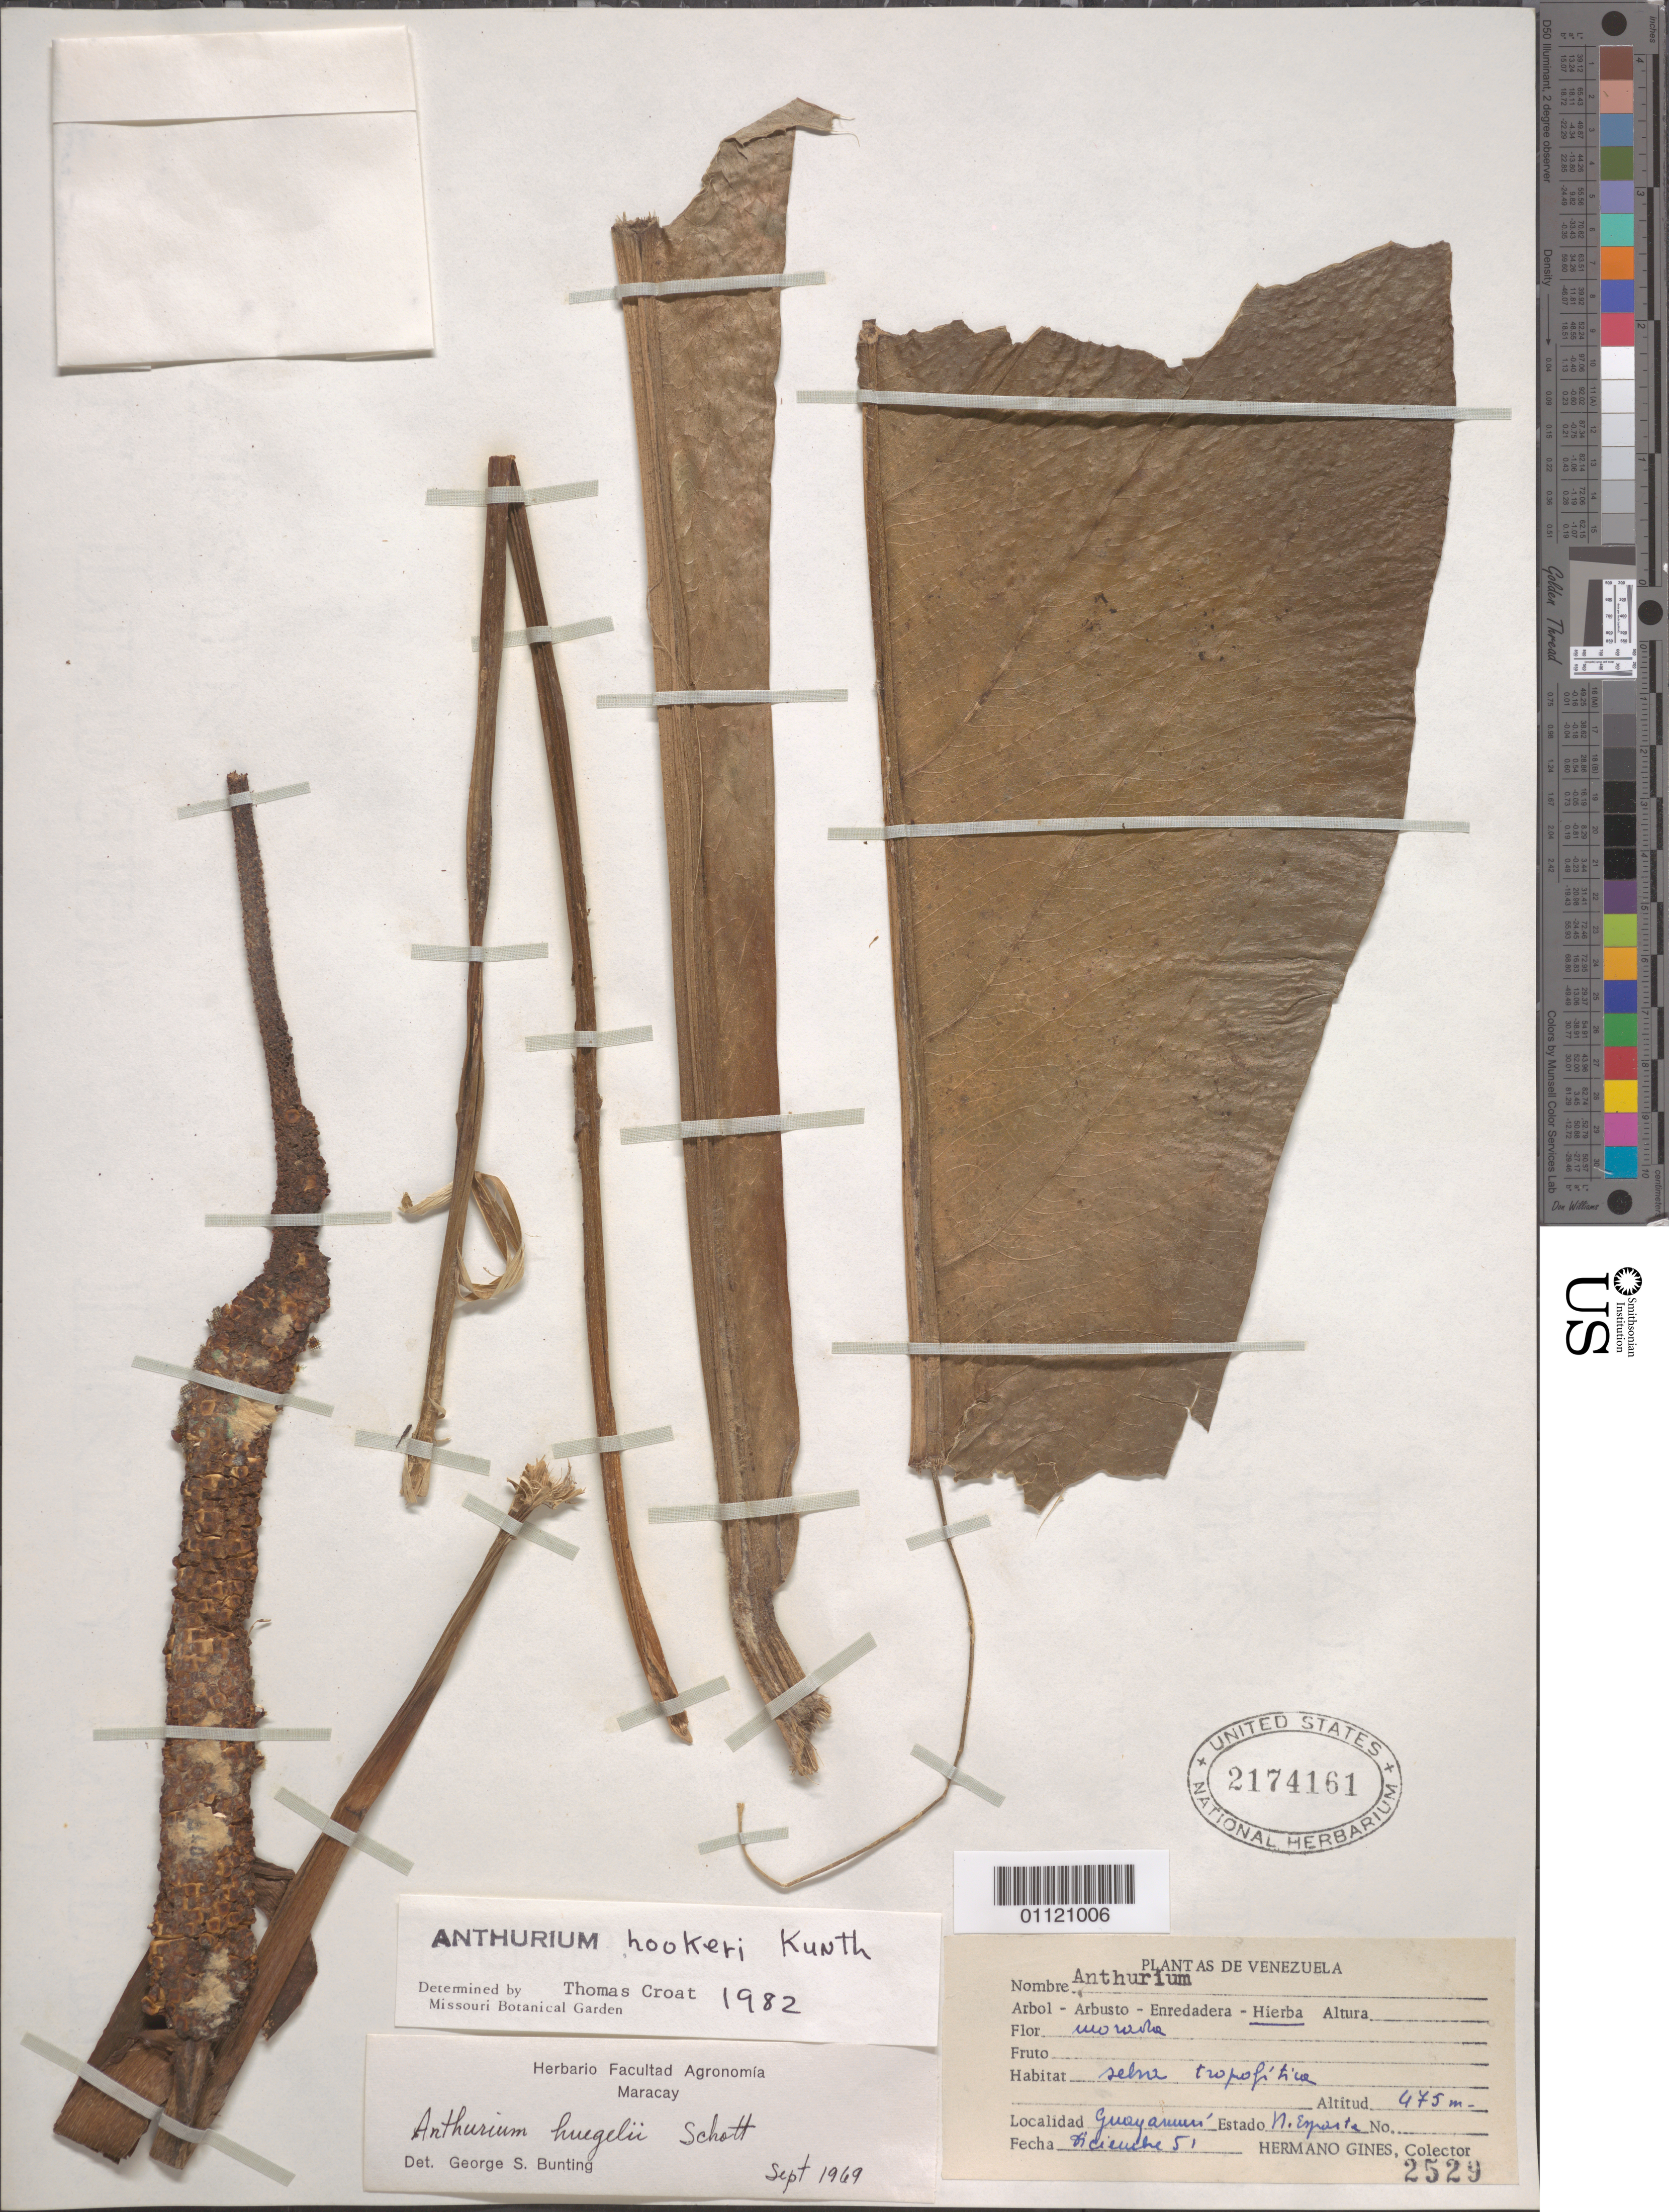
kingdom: Plantae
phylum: Tracheophyta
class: Liliopsida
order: Alismatales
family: Araceae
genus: Anthurium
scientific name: Anthurium hookeri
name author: Kunth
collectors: Bro. Gines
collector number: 2529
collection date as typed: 01 Dec 1951 to 31 Dec 1951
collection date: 1951-12-01/1951-12-31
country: Venezuela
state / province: Nueva Esparta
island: Margarita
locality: Guayamuri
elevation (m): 475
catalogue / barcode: US 2174161